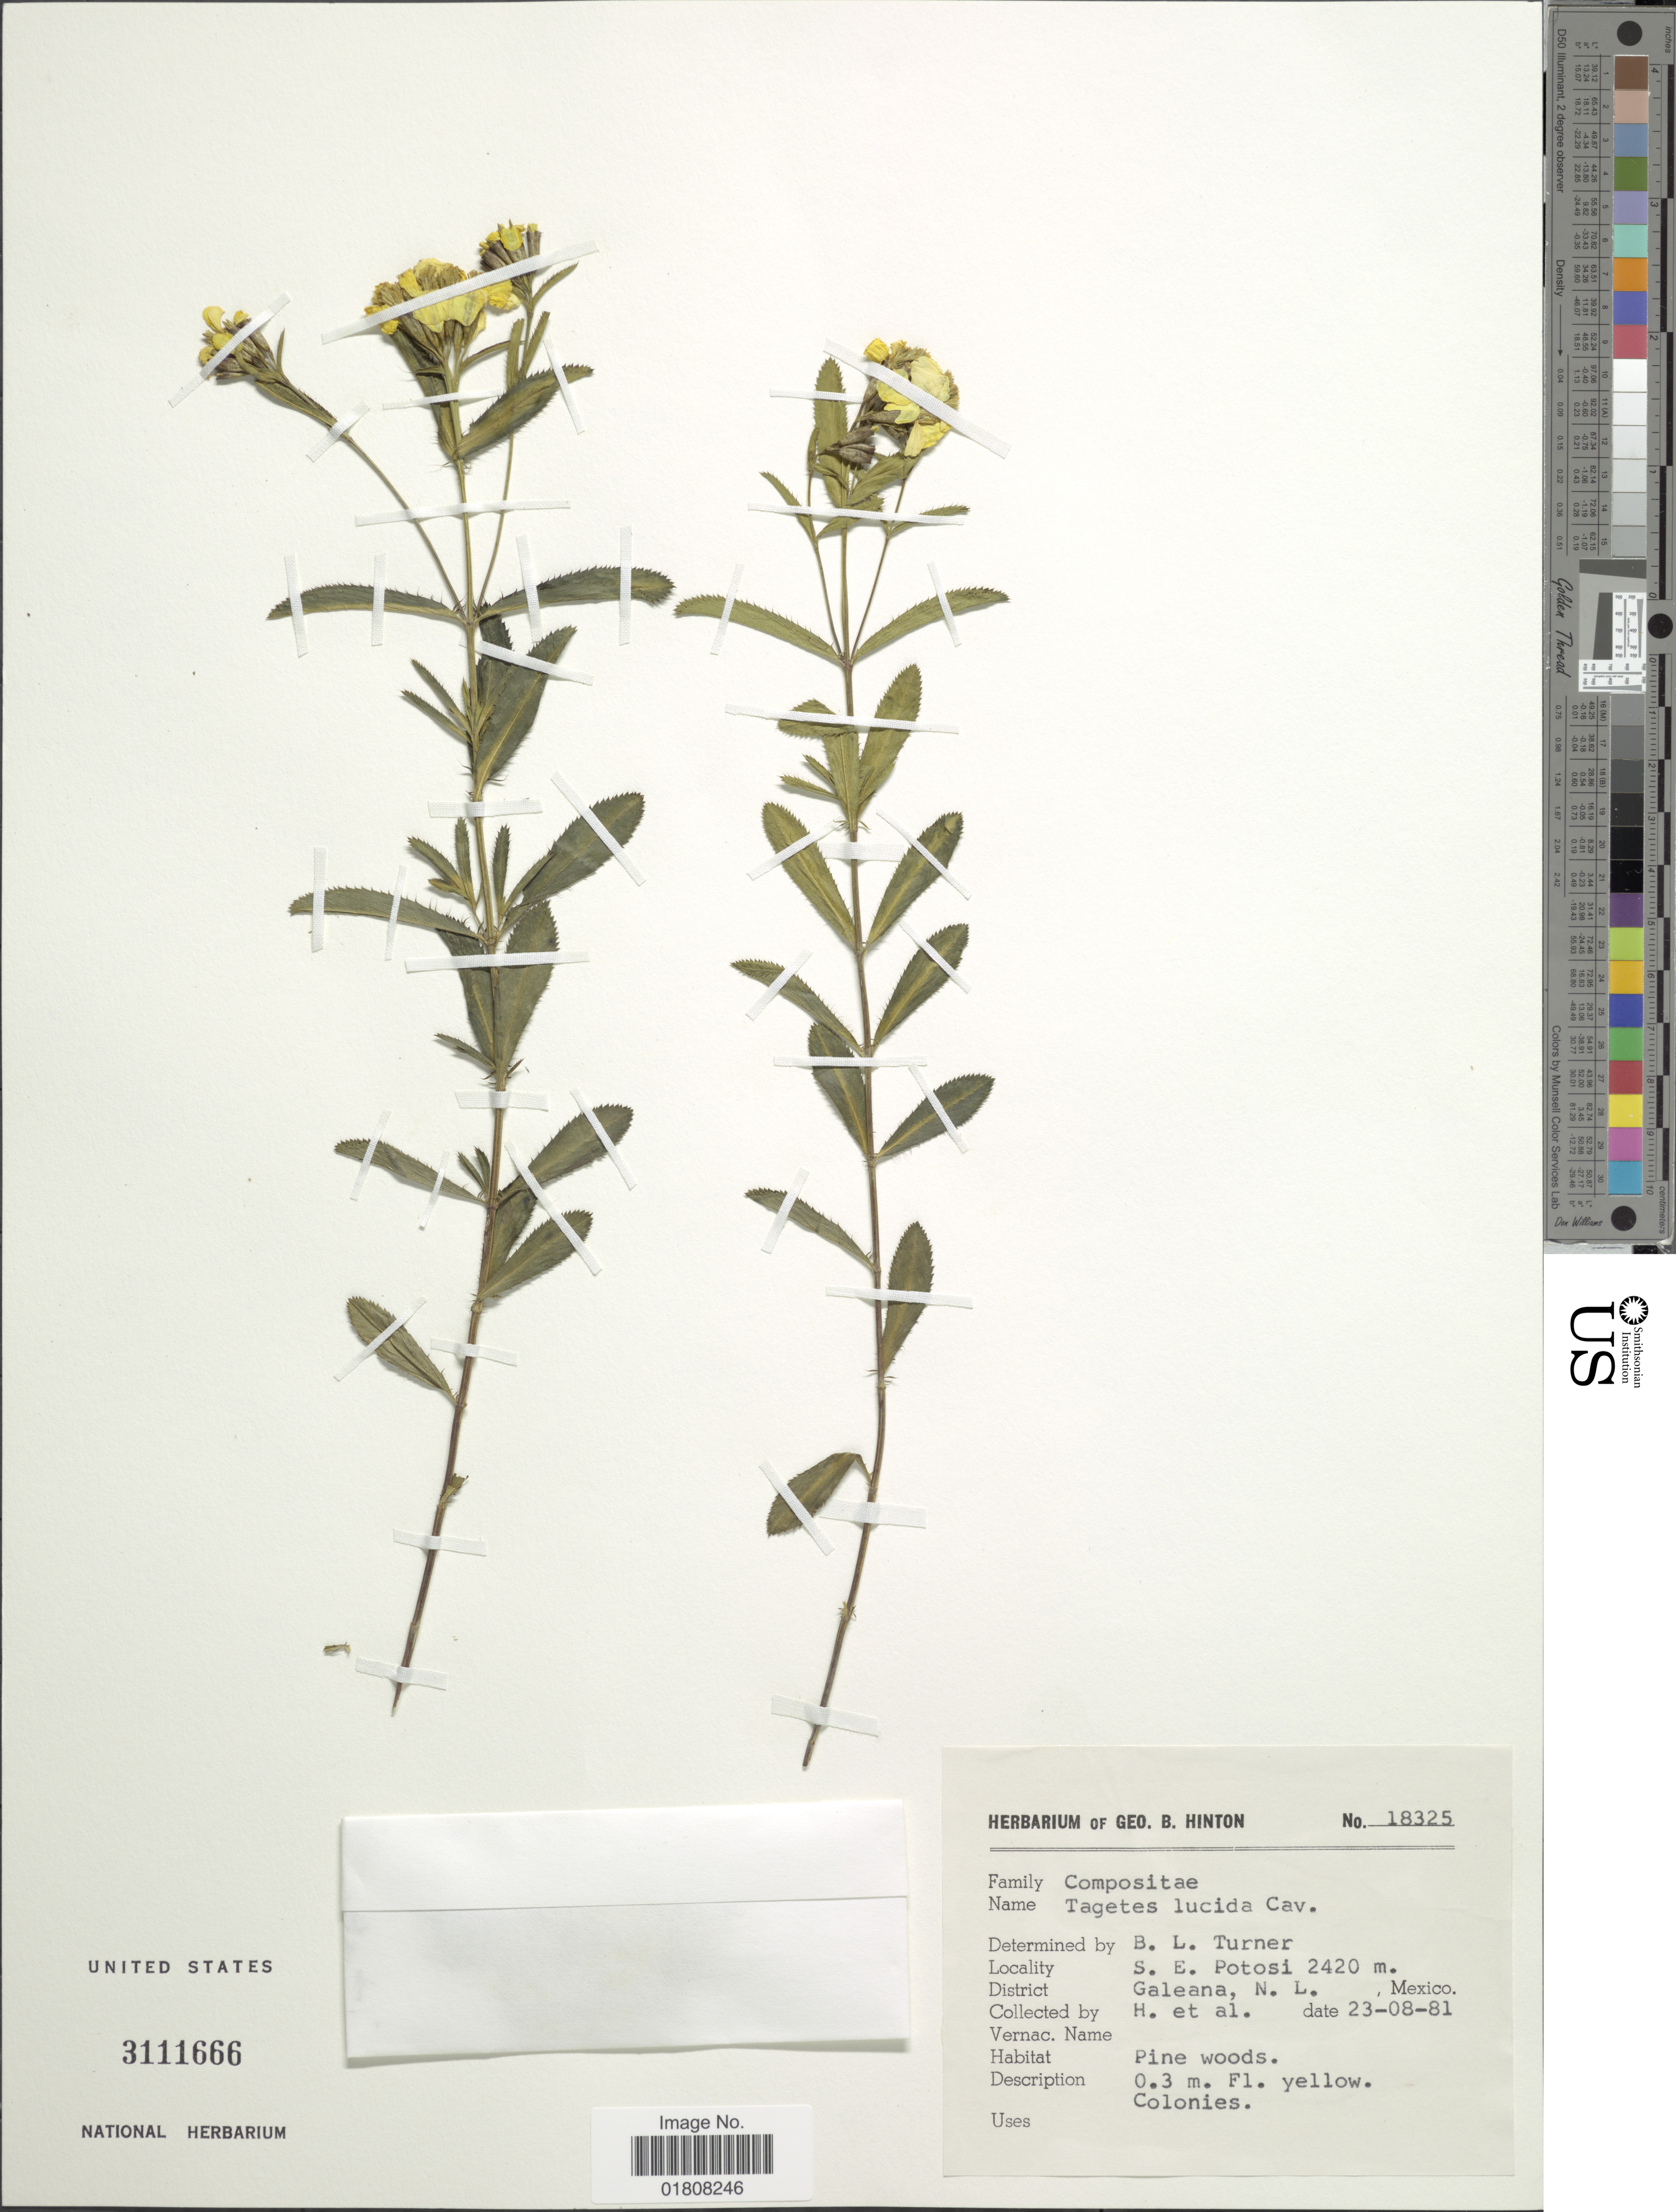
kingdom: Plantae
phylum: Tracheophyta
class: Magnoliopsida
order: Asterales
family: Asteraceae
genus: Tagetes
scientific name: Tagetes lucida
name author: Cav.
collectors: G. B. Hinton & et al.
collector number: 18325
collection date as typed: Transcribed d/m/y: 23/8/81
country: Mexico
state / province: Nuevo León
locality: S. E. Potosi, District Galeana, N. L.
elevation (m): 2420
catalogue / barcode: US 3111666